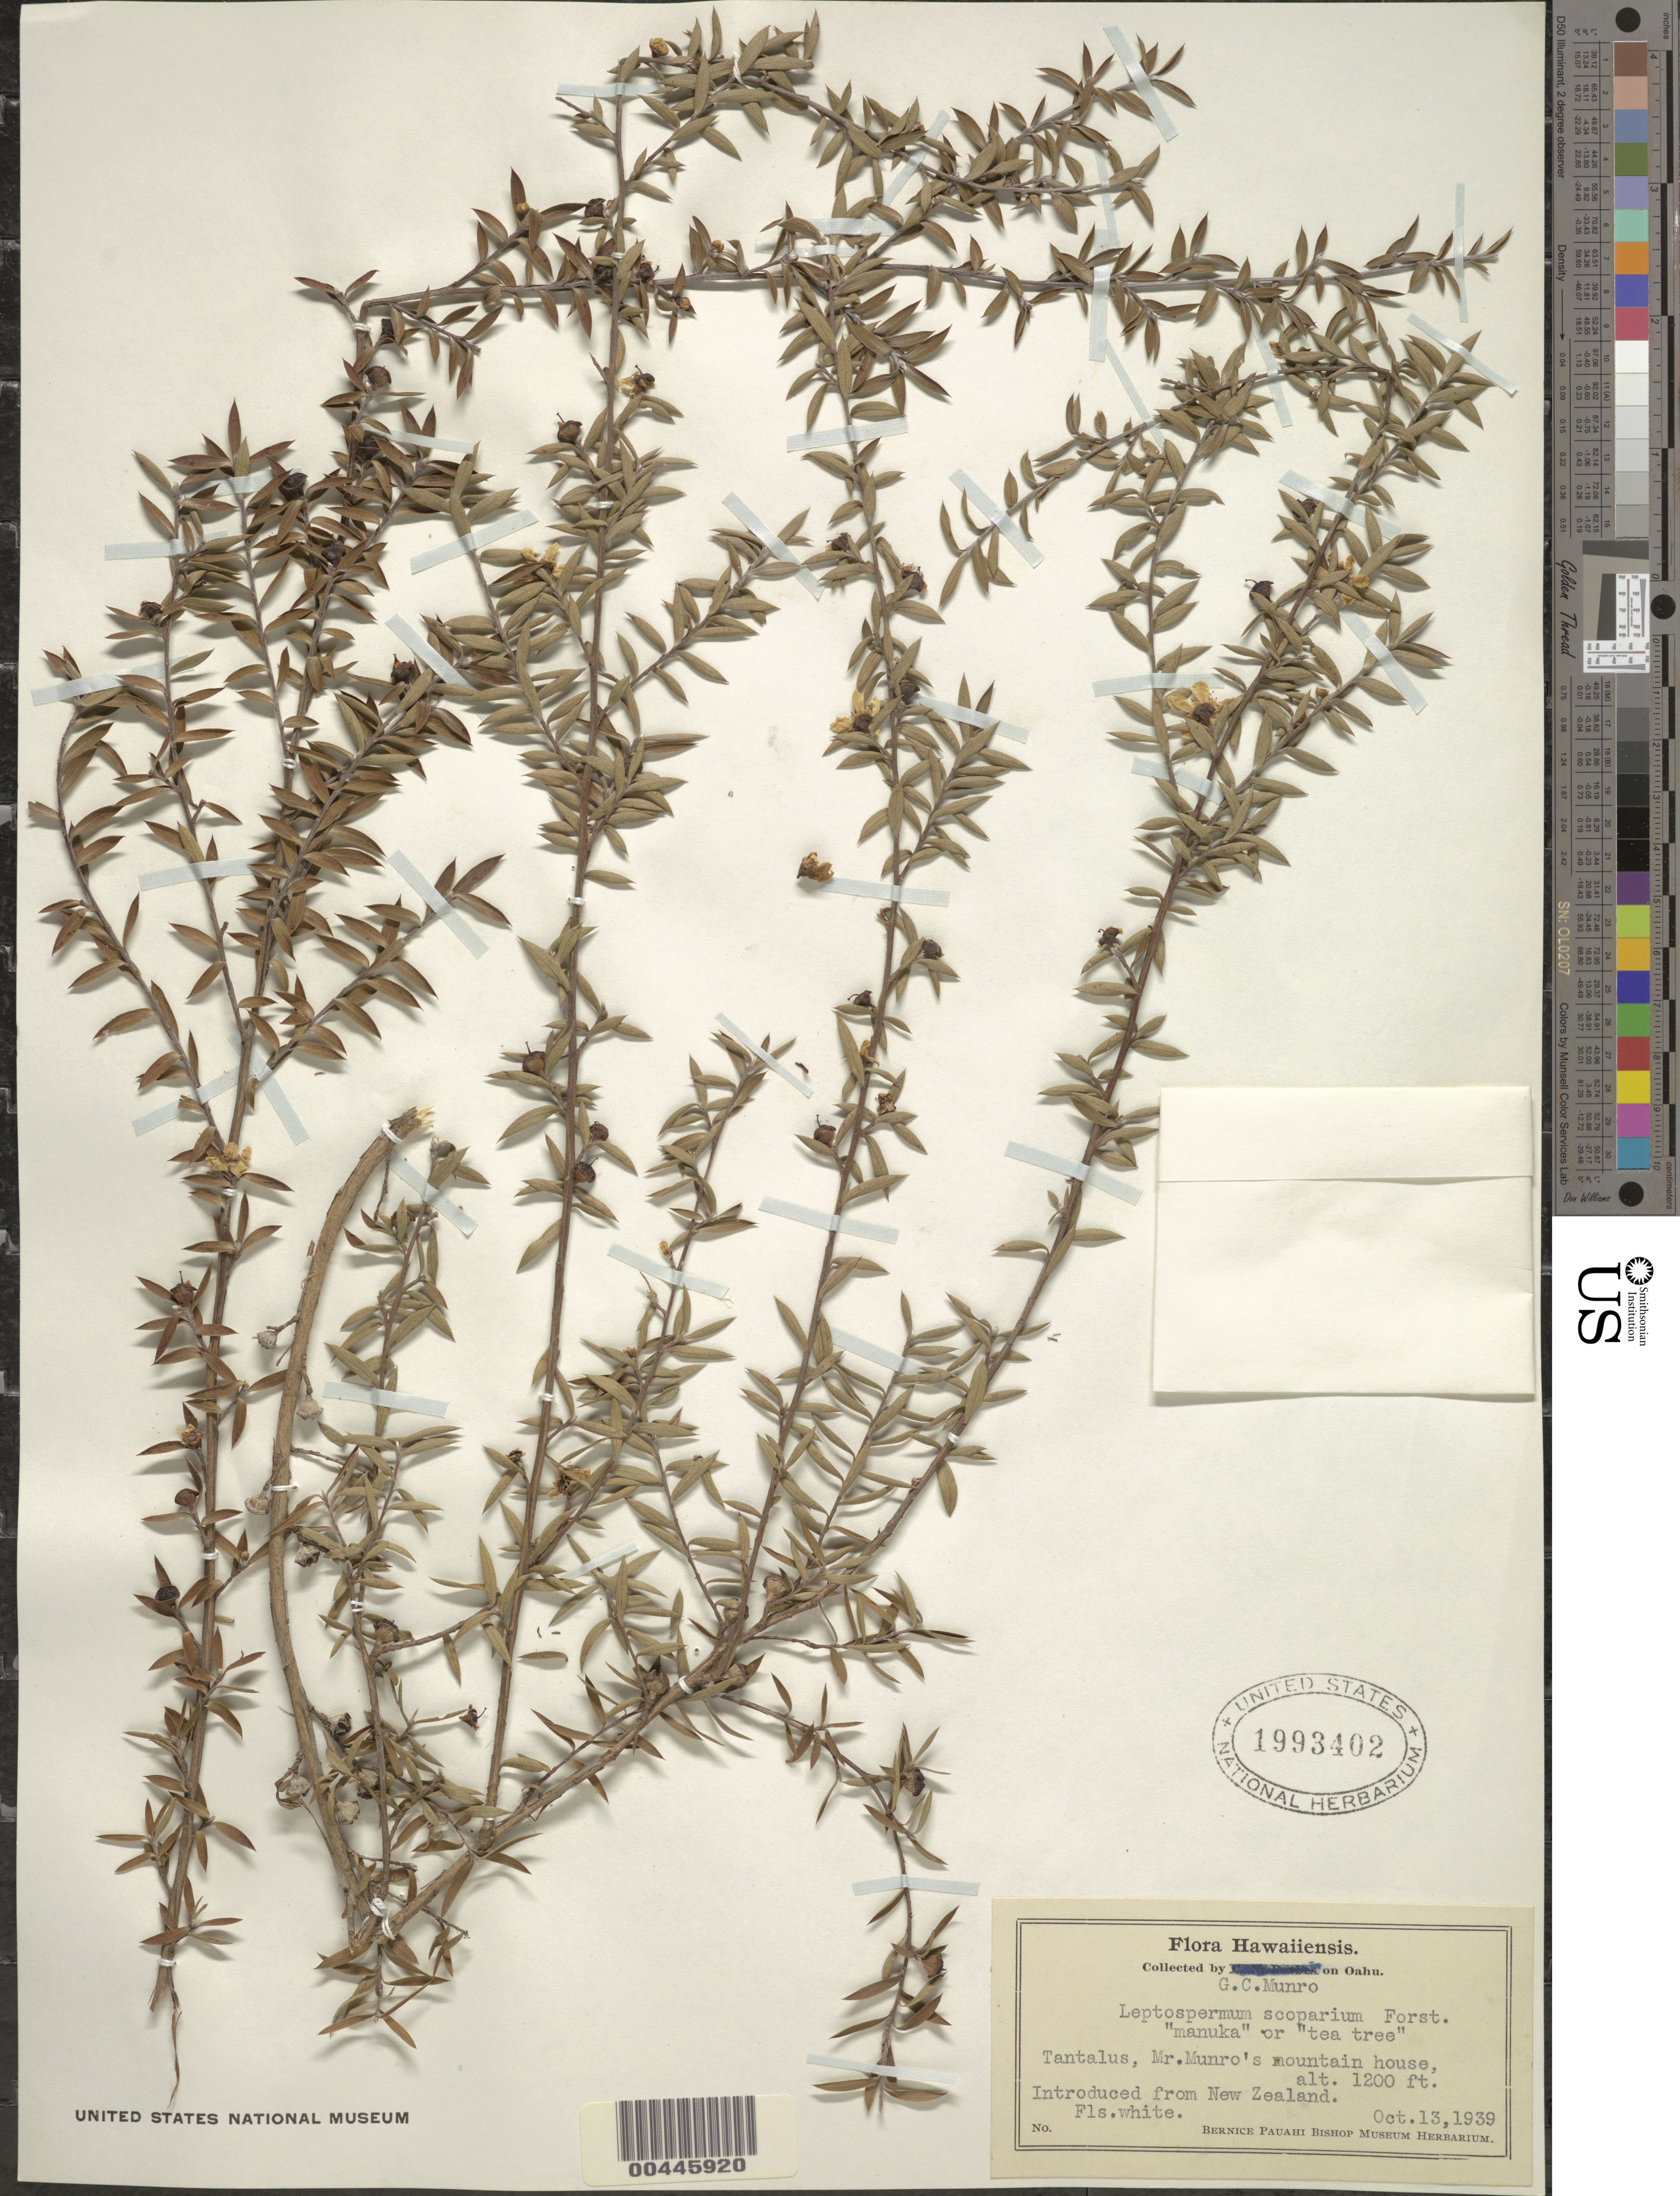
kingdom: Plantae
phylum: Tracheophyta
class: Magnoliopsida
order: Myrtales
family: Myrtaceae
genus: Leptospermum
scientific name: Leptospermum scoparium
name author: J.R. Forst. & G. Forst.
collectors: G. C. Munro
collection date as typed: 13 Oct 1939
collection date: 1939-10-13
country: United States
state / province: Hawaii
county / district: Honolulu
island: Oahu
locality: Tantalus, Mr. Munro's mountain house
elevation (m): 366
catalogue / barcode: US 1993402